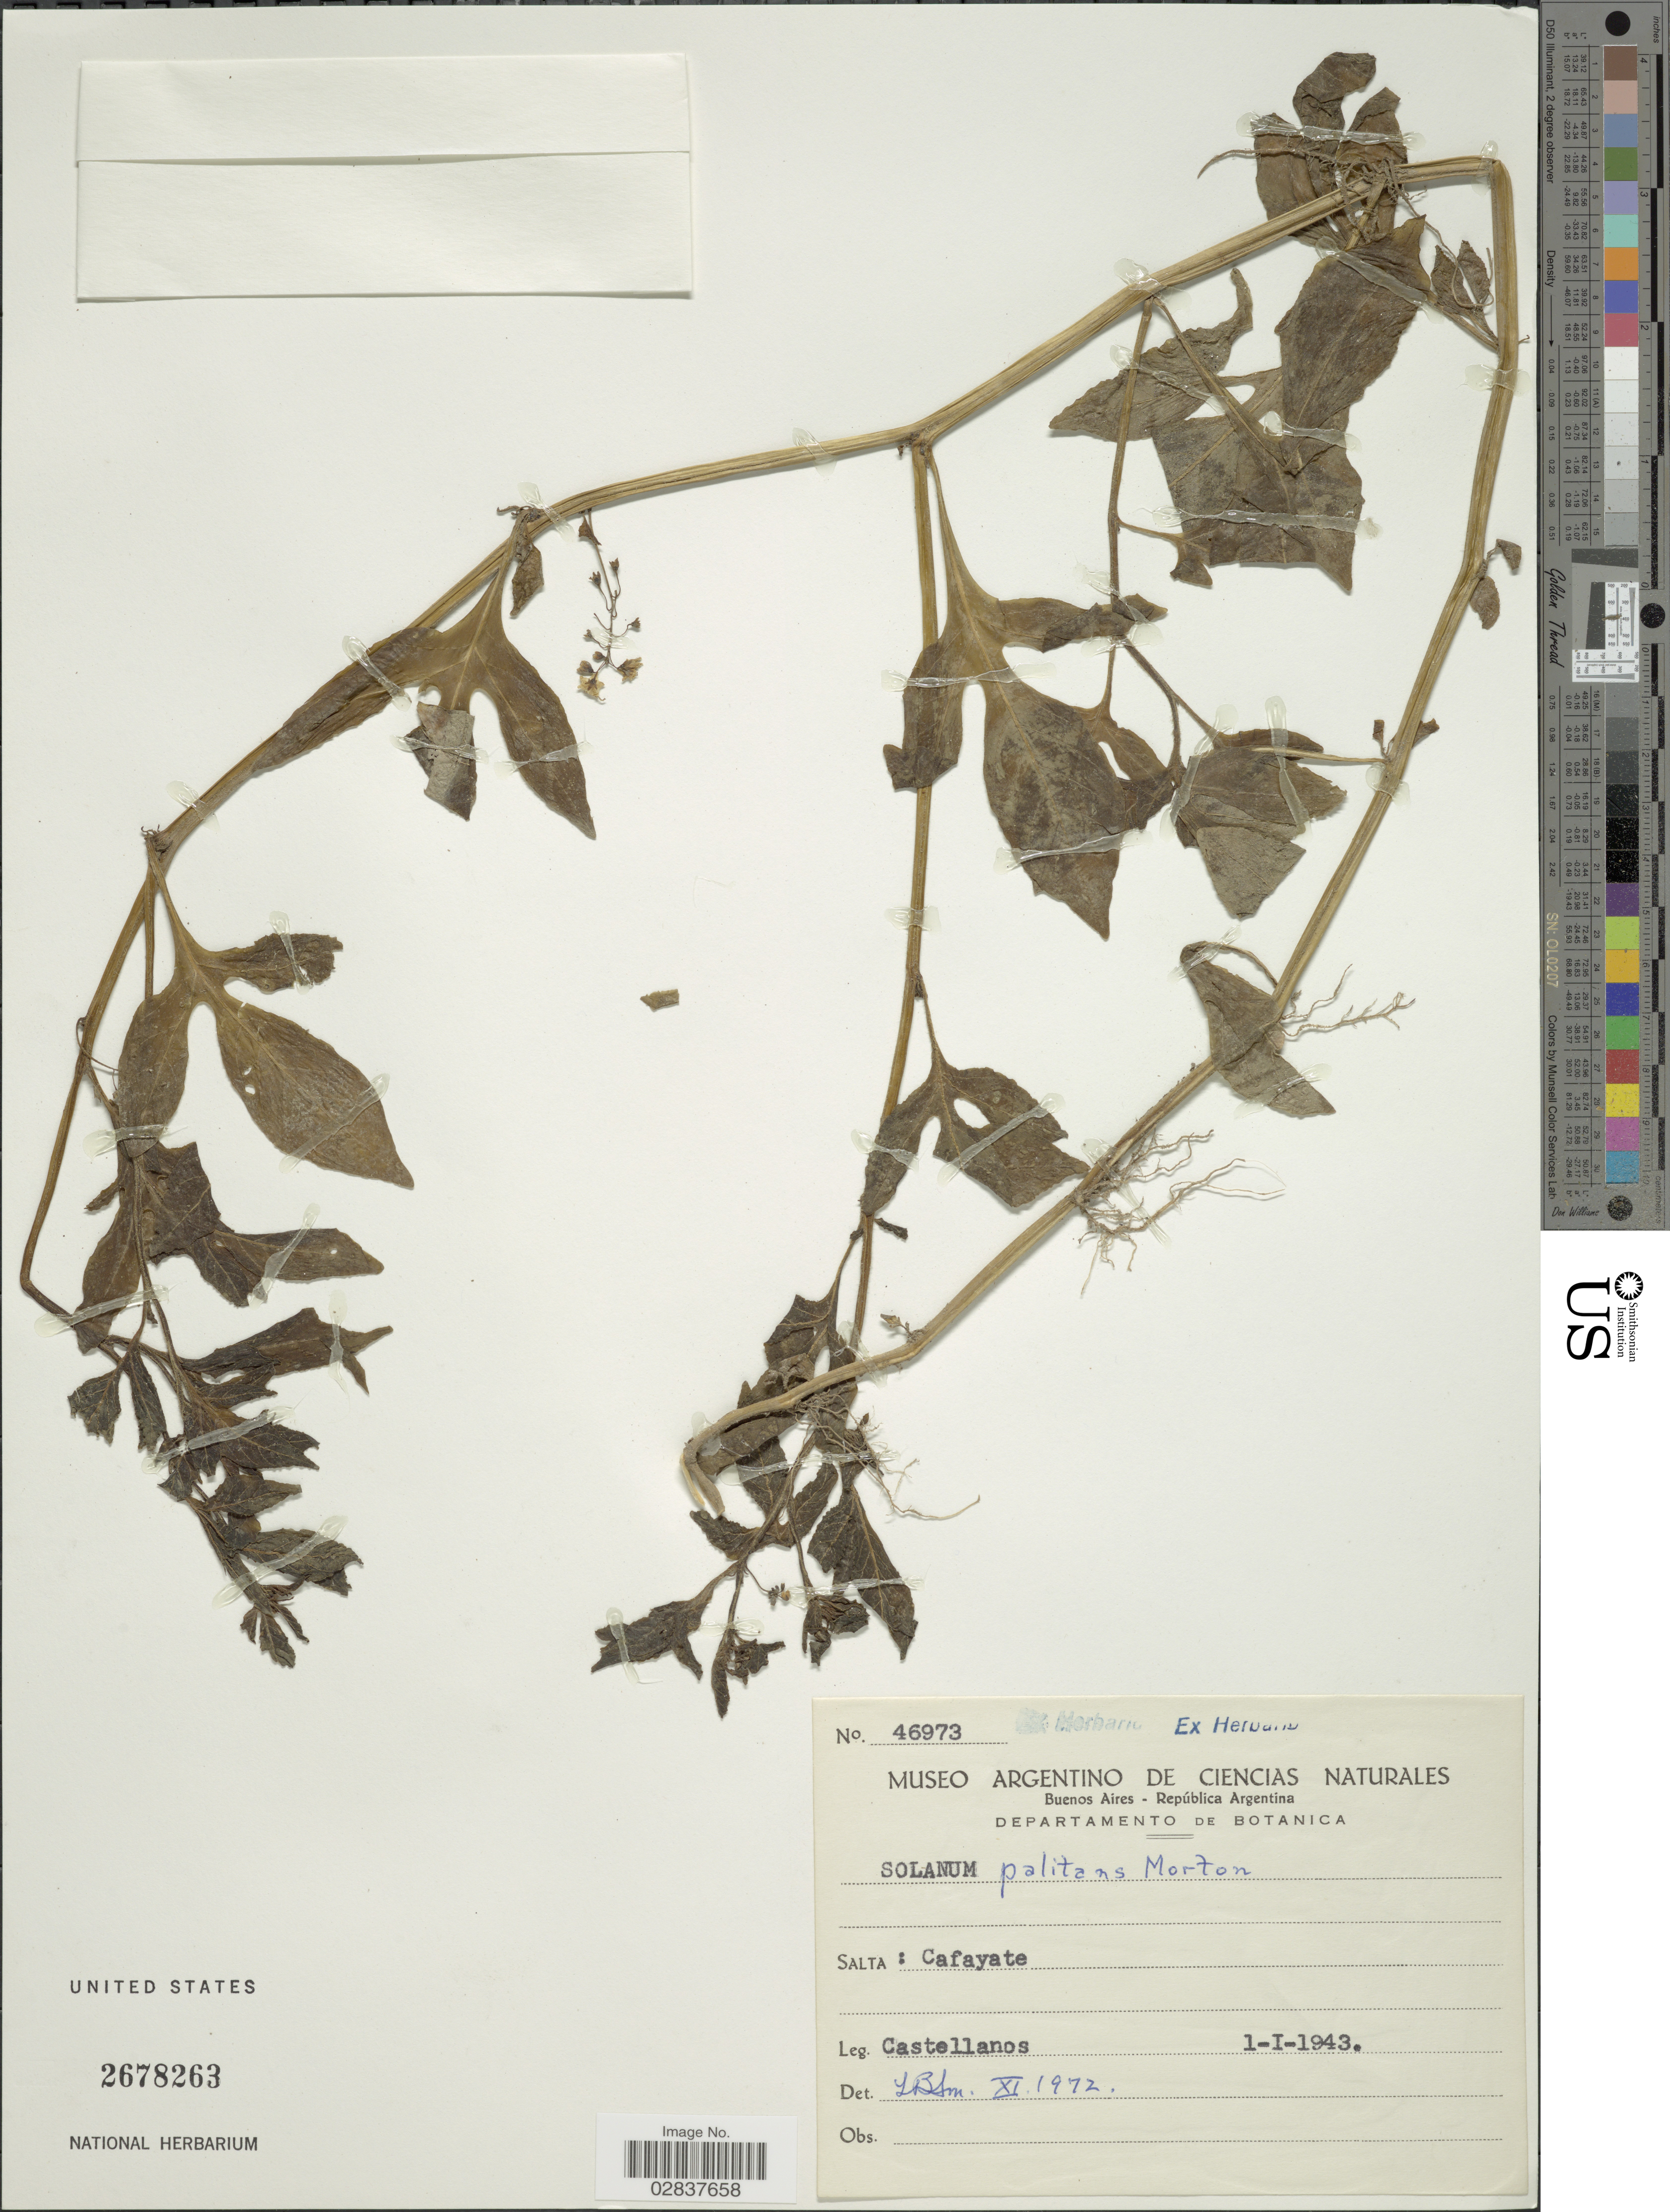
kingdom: Plantae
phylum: Tracheophyta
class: Magnoliopsida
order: Solanales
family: Solanaceae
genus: Solanum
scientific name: Solanum palitans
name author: C.V. Morton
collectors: -- Castellanos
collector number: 46973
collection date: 1943-01-01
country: Argentina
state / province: Salta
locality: Cafayate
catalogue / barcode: US 2678263